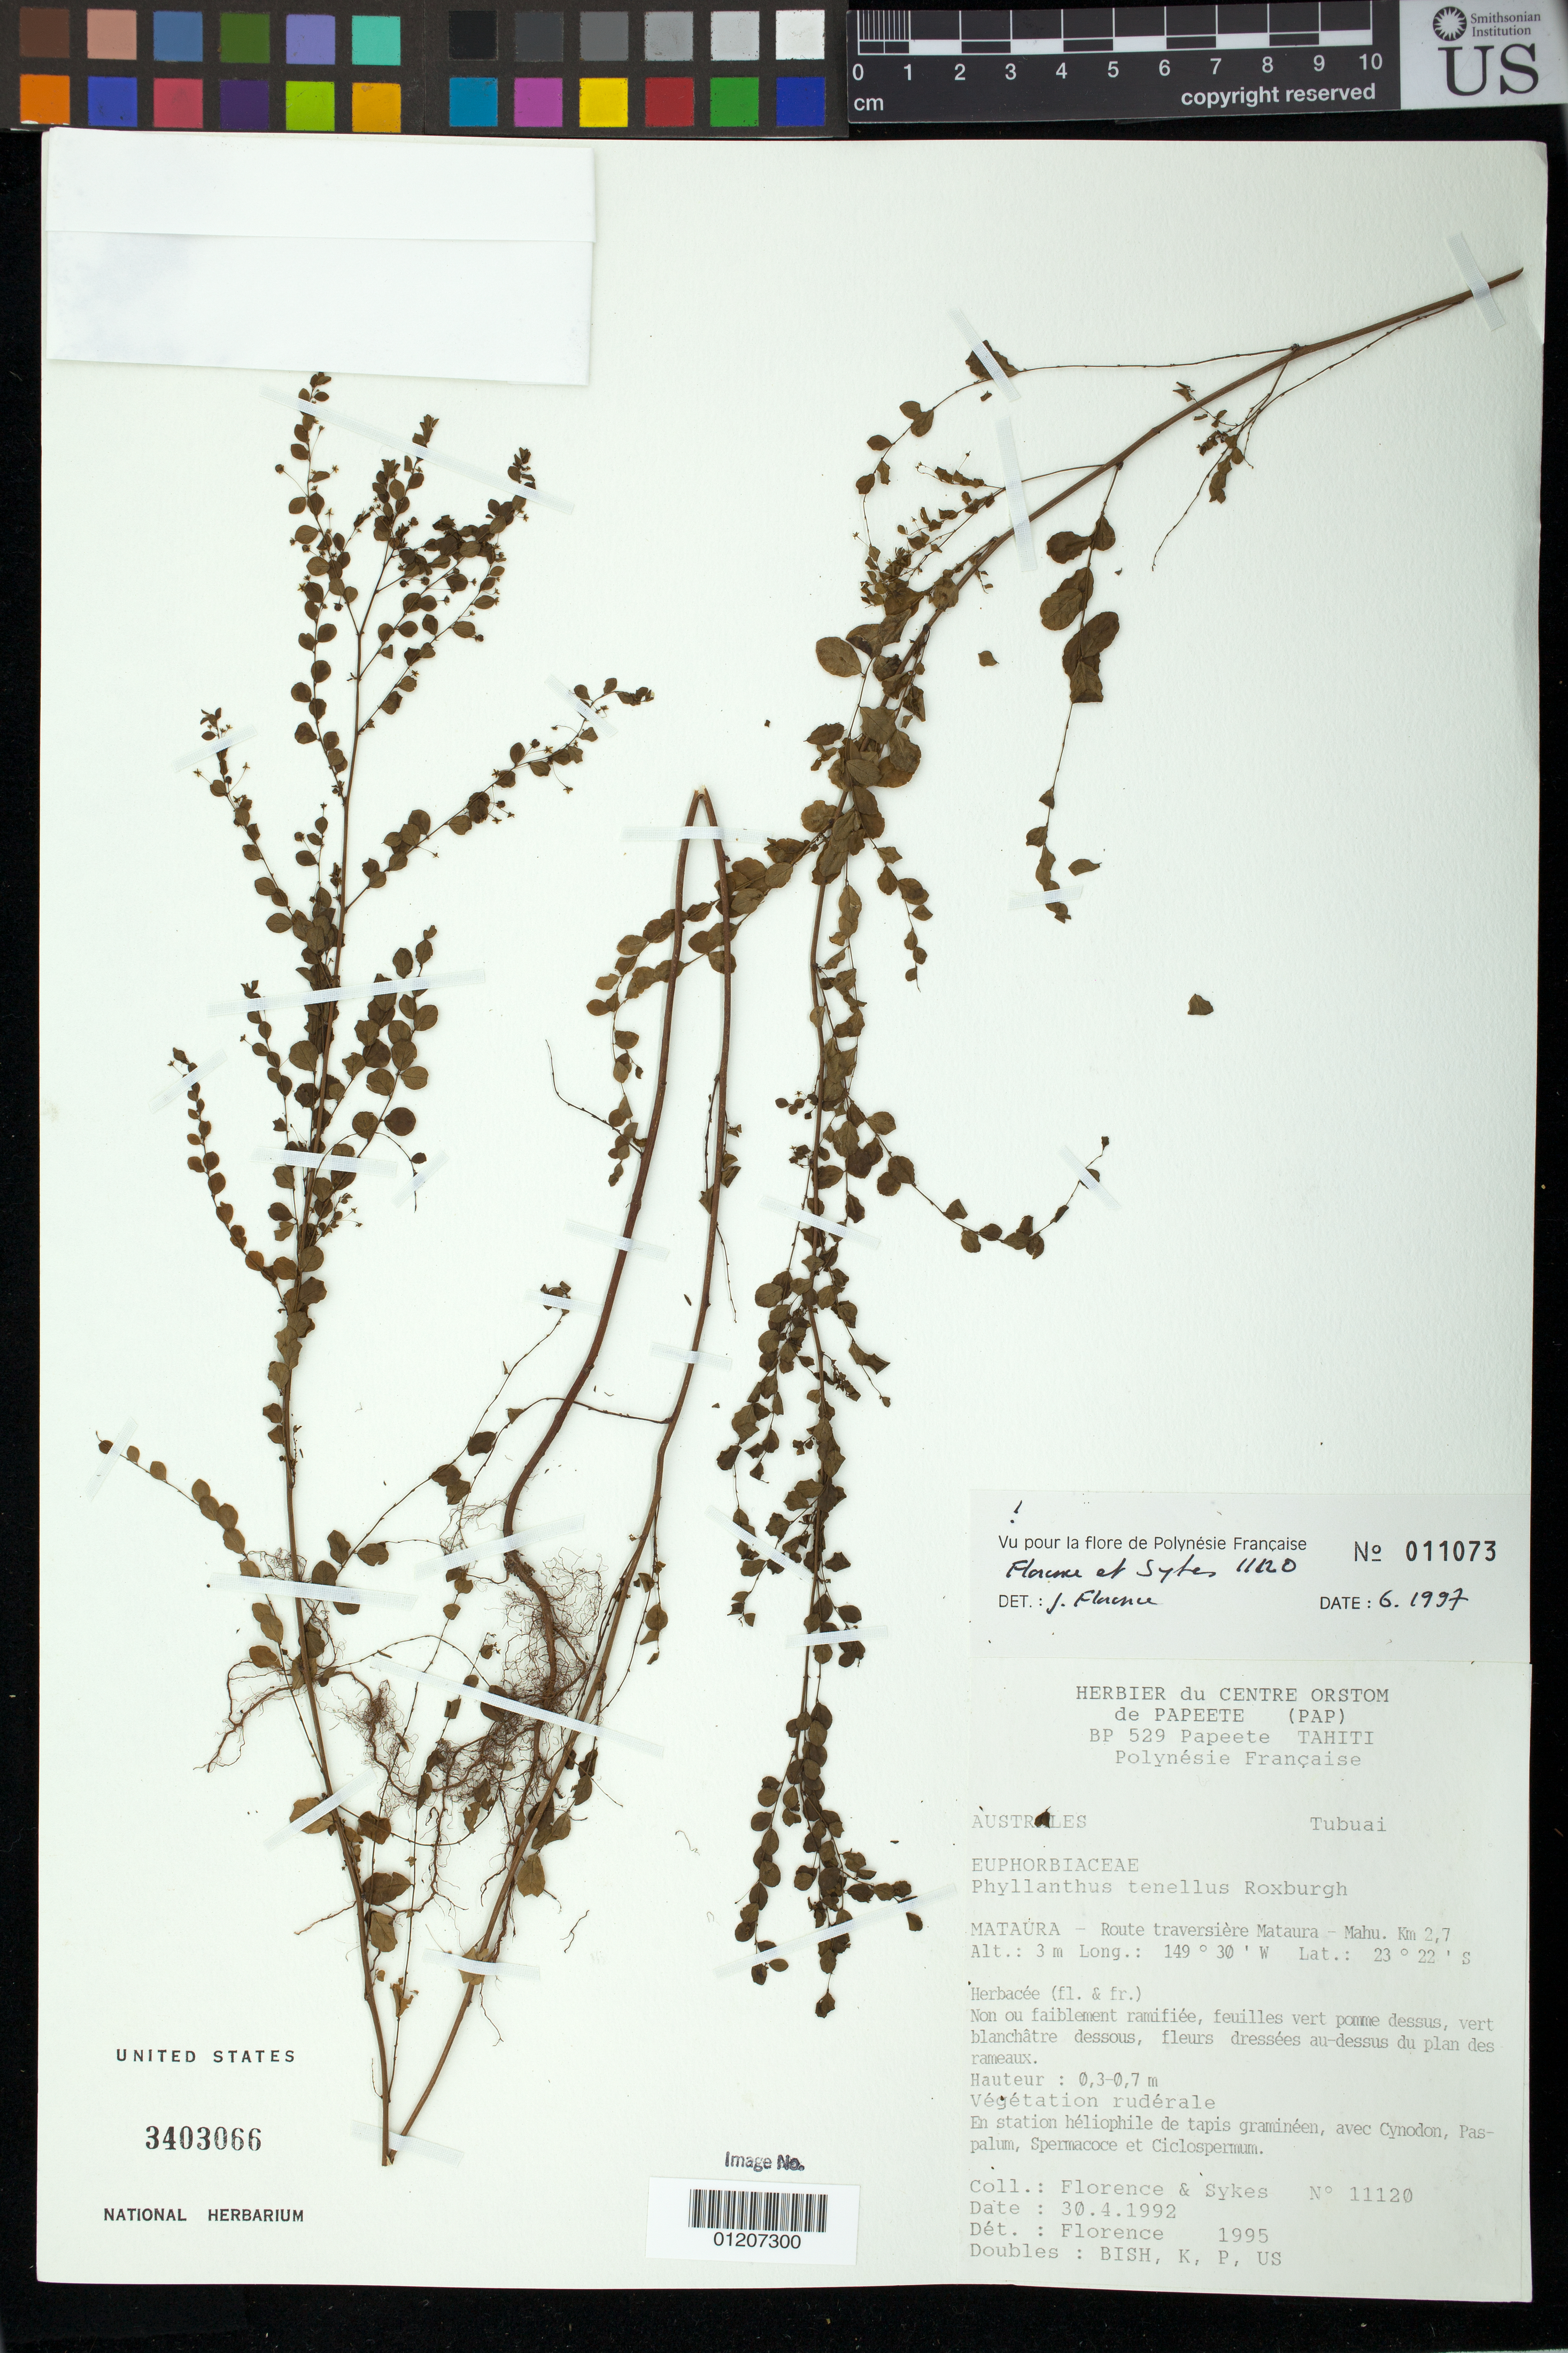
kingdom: Plantae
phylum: Tracheophyta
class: Magnoliopsida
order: Malpighiales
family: Phyllanthaceae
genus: Phyllanthus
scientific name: Phyllanthus tenellus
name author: Roxb.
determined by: Florence, J.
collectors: J. Florence & Sykes, --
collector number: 11120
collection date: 1992-04-30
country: French Polynesia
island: Tubuai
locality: Mataura - Route traversière Mataura - Mahu. Km 2.7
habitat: Vègètation rudèrale, en station hèliophile de tapis graminèen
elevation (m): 3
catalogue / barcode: US 3403066